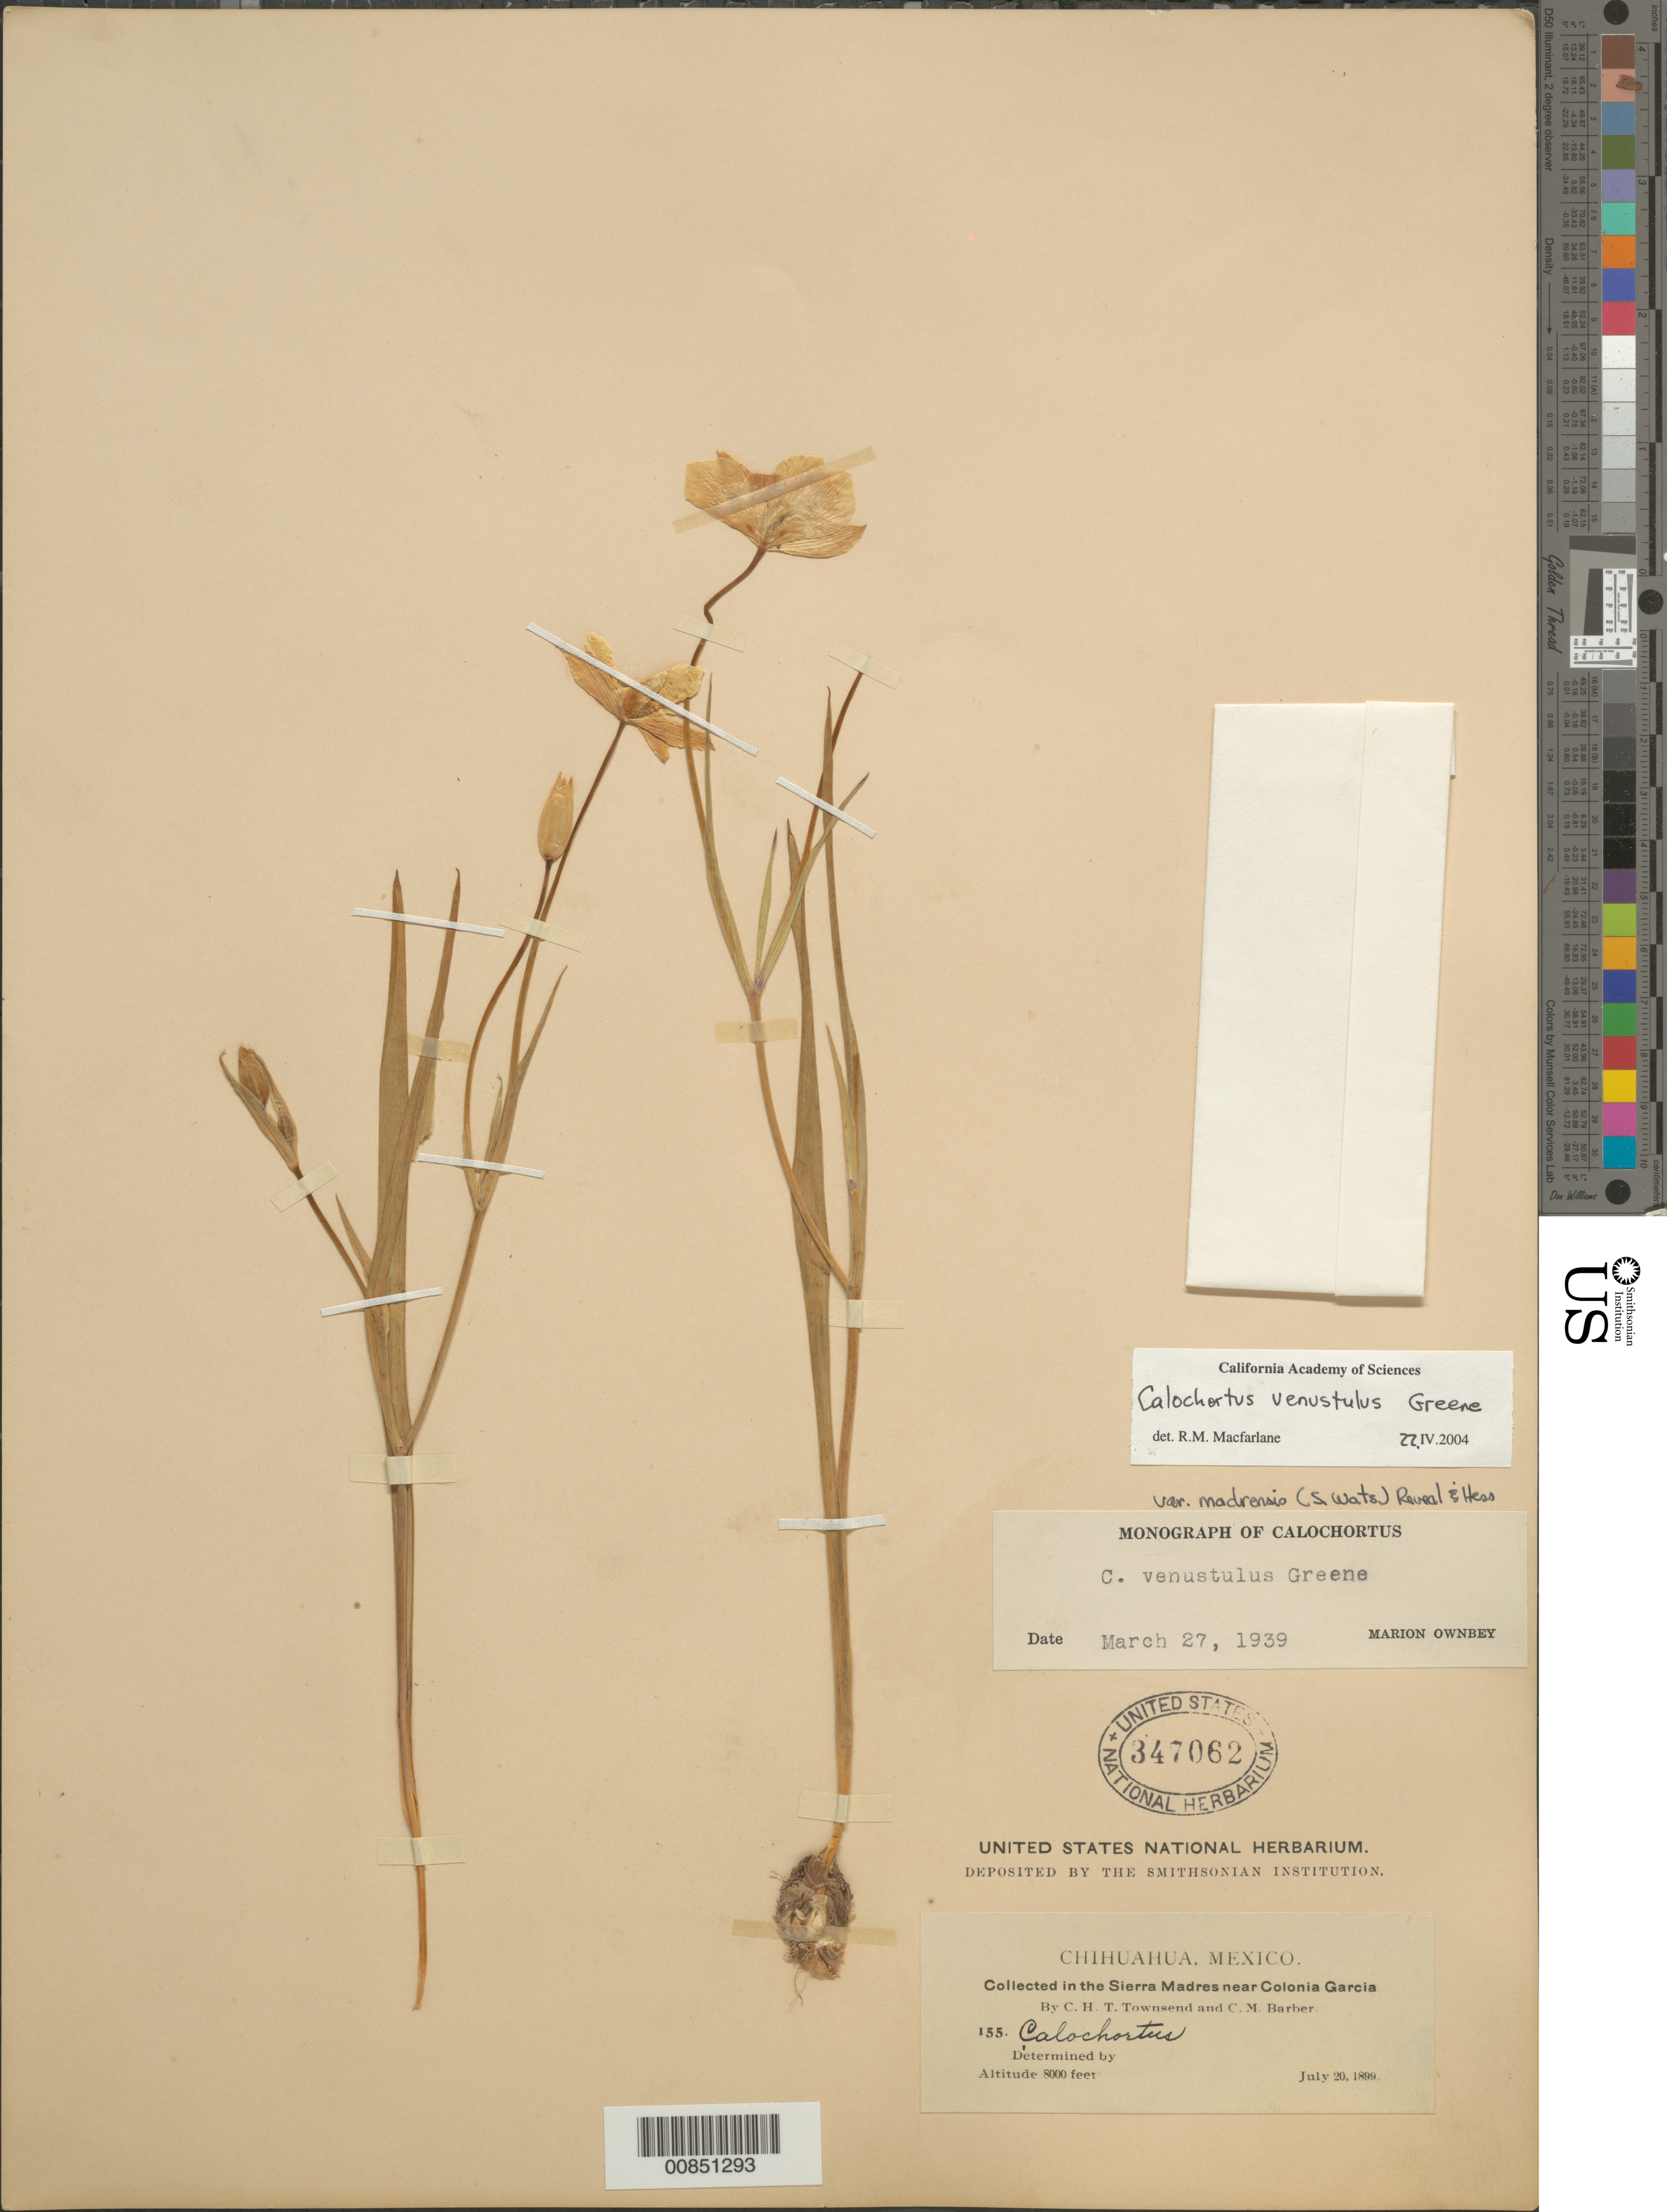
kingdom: Plantae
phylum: Tracheophyta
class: Liliopsida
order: Liliales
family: Liliaceae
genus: Calochortus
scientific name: Calochortus venustulus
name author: Greene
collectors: C. H. T. Townsend & C. Barber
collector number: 155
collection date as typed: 20 Jul 1899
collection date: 1899-07-20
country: Mexico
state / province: Chihuahua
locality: Sierra Madre near Colonia García. Chihuahua.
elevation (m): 2438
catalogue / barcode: US 347062